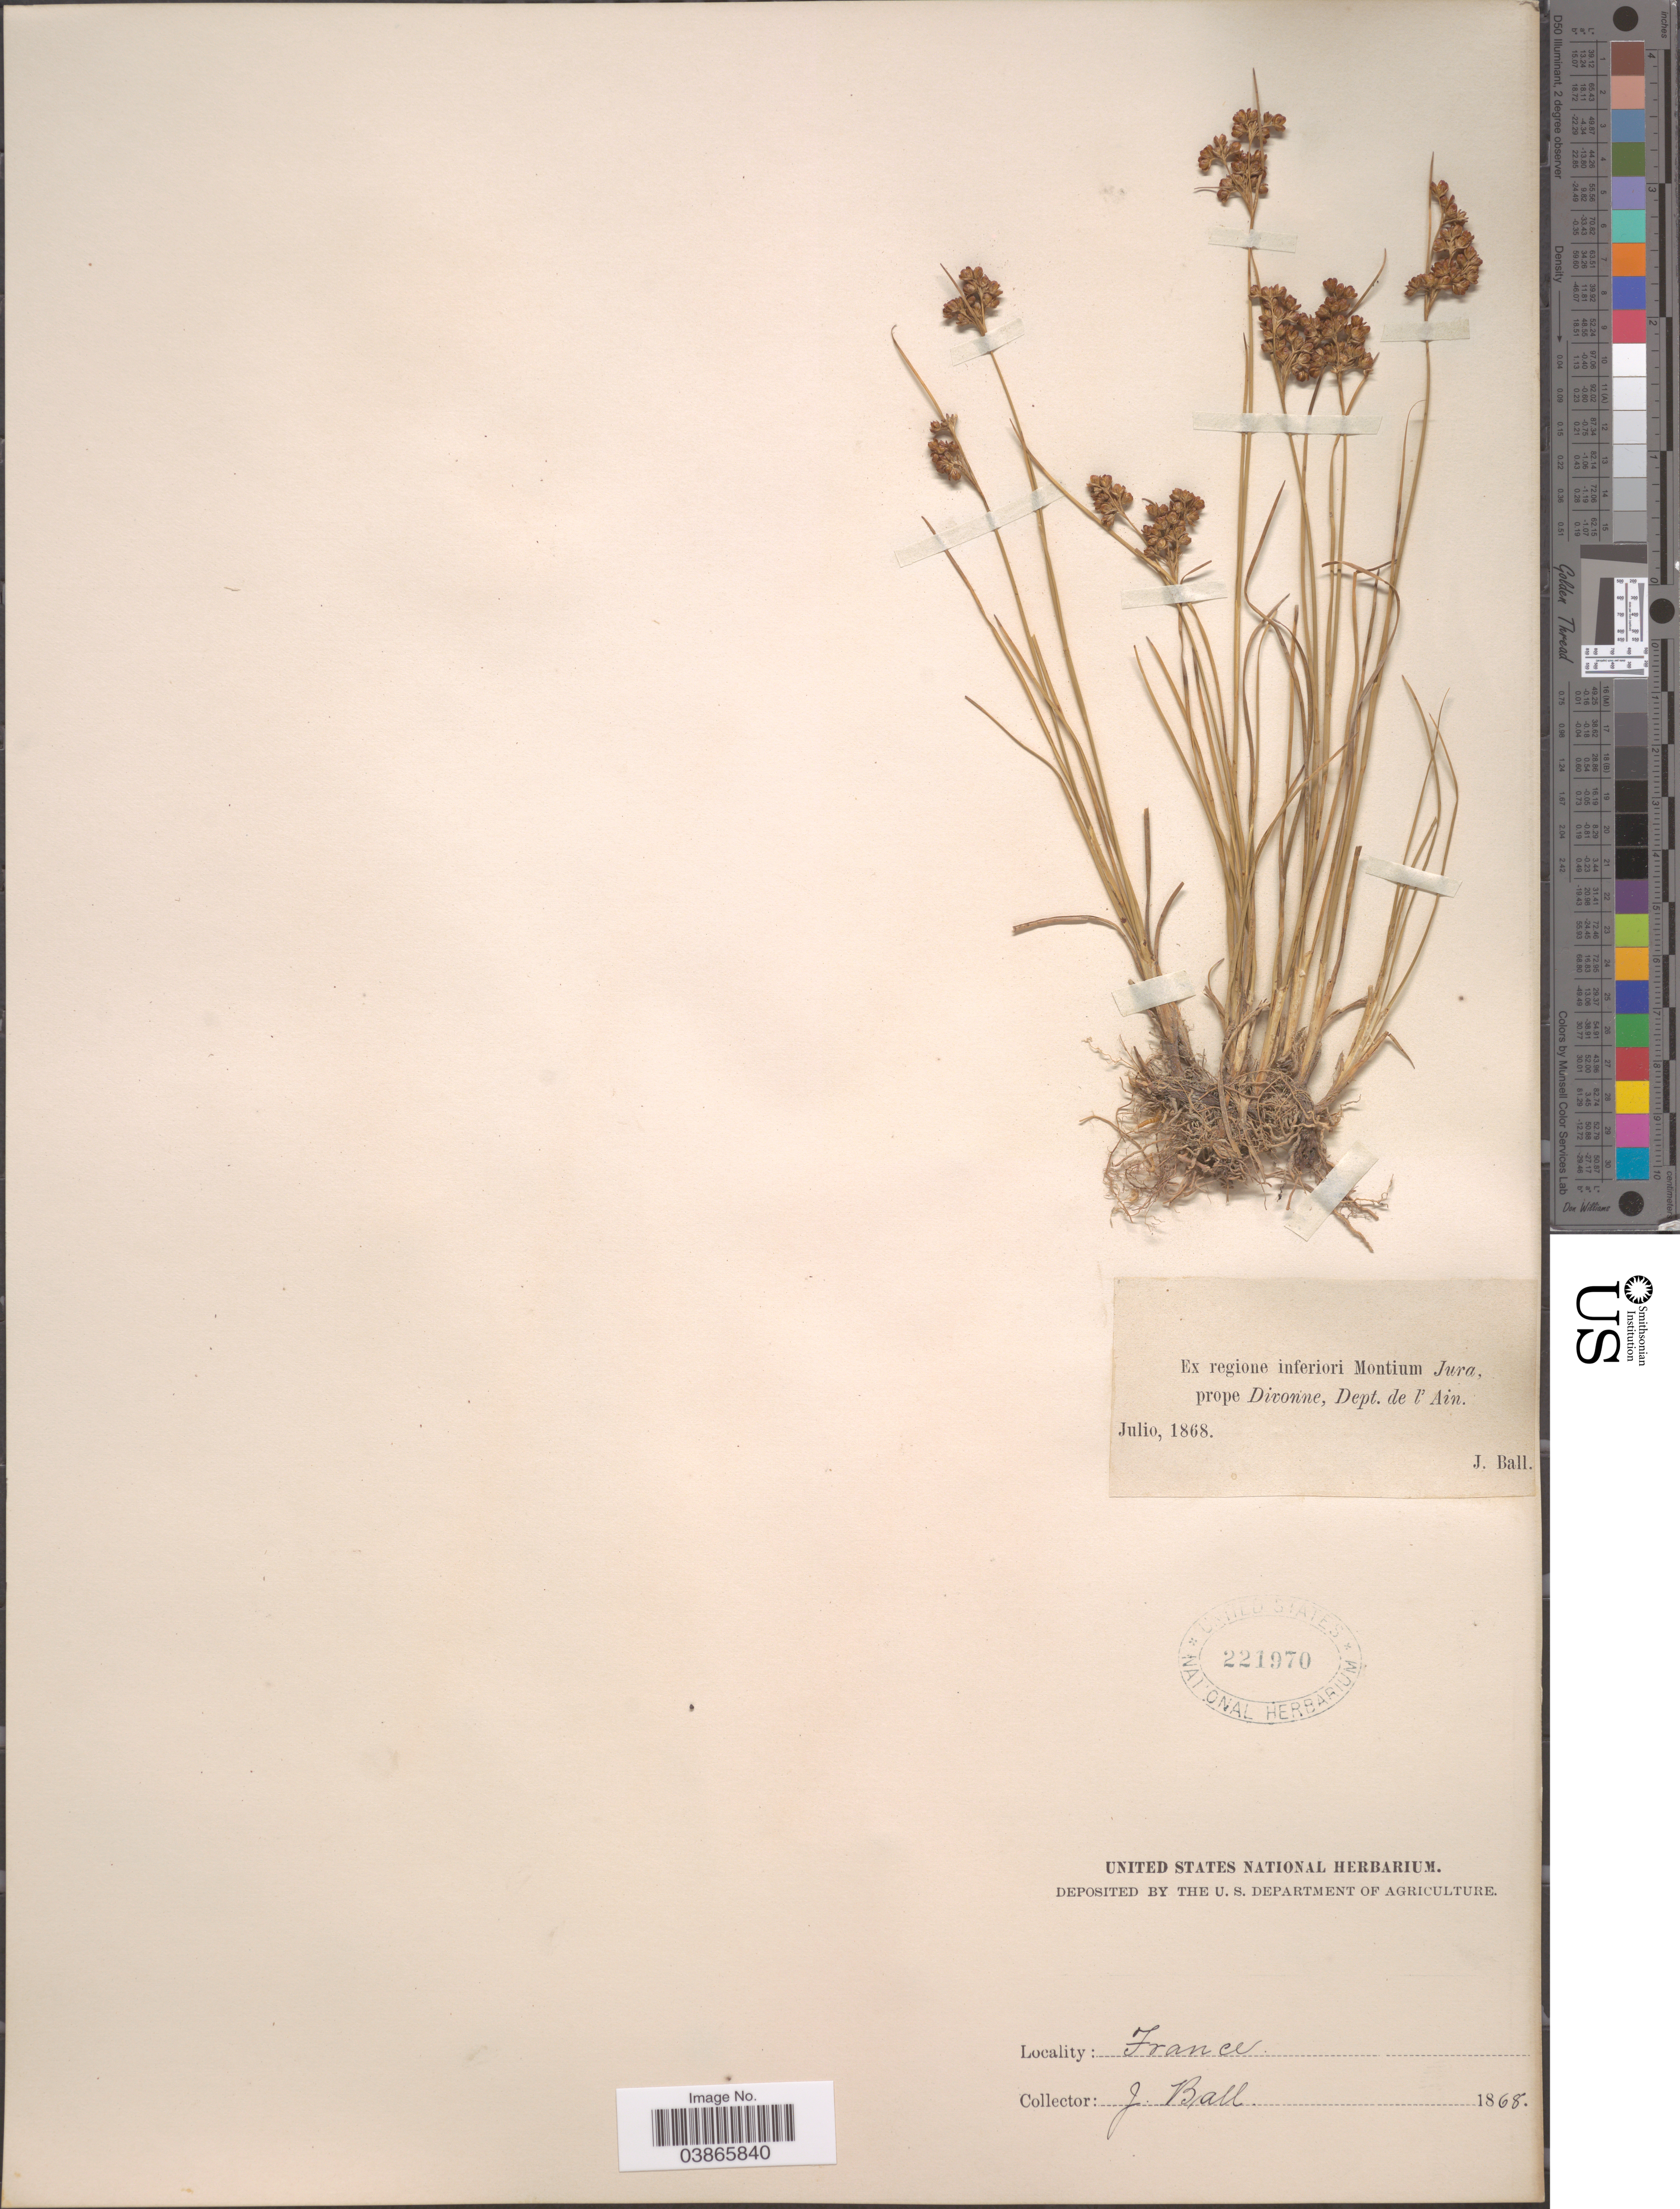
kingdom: Plantae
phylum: Tracheophyta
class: Liliopsida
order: Poales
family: Juncaceae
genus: Juncus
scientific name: Juncus sp.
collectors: J. Ball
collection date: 1868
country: Switzerland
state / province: Jura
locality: Ex regione inferiore Montium Jura, prope Divonne, Dept. de l' Ain.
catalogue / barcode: US 221970